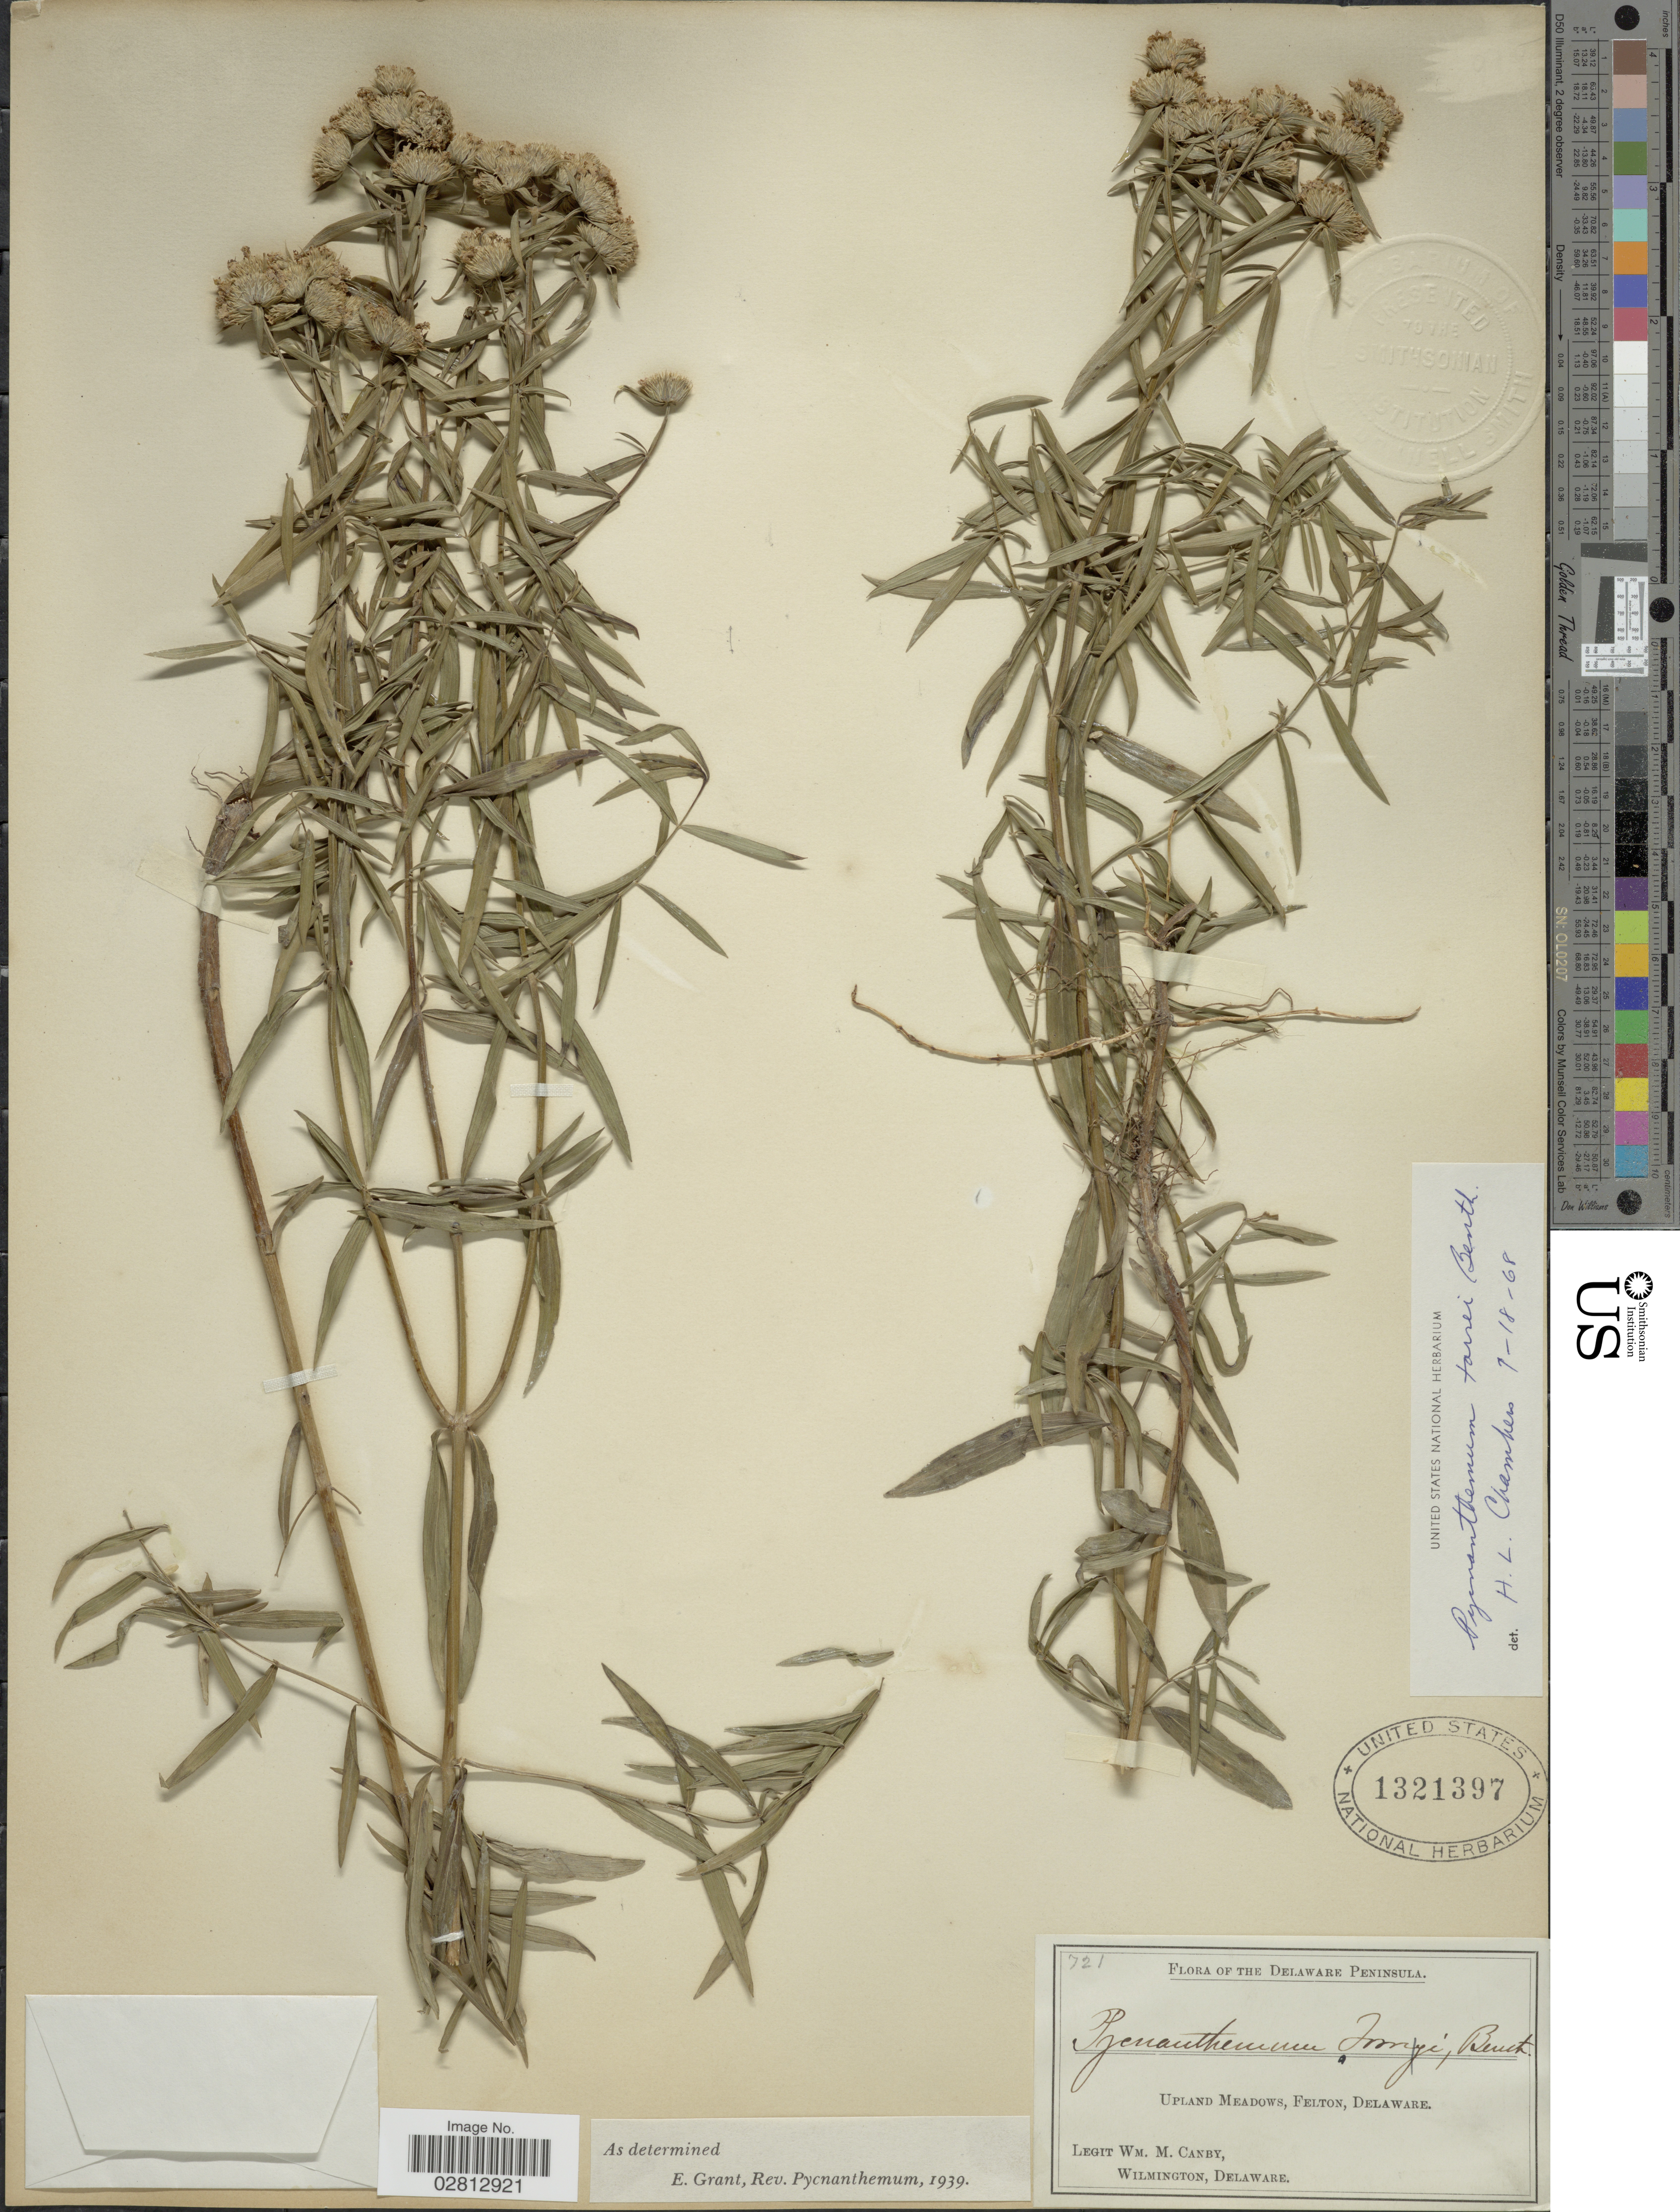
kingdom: Plantae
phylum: Tracheophyta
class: Magnoliopsida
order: Lamiales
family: Lamiaceae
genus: Pycnanthemum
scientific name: Pycnanthemum torreyi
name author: Benth.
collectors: W. M. Canby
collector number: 721?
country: United States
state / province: Delaware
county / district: New Castle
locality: Delaware Peninsula. Upland Meadows, Felton.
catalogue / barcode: US 1321397